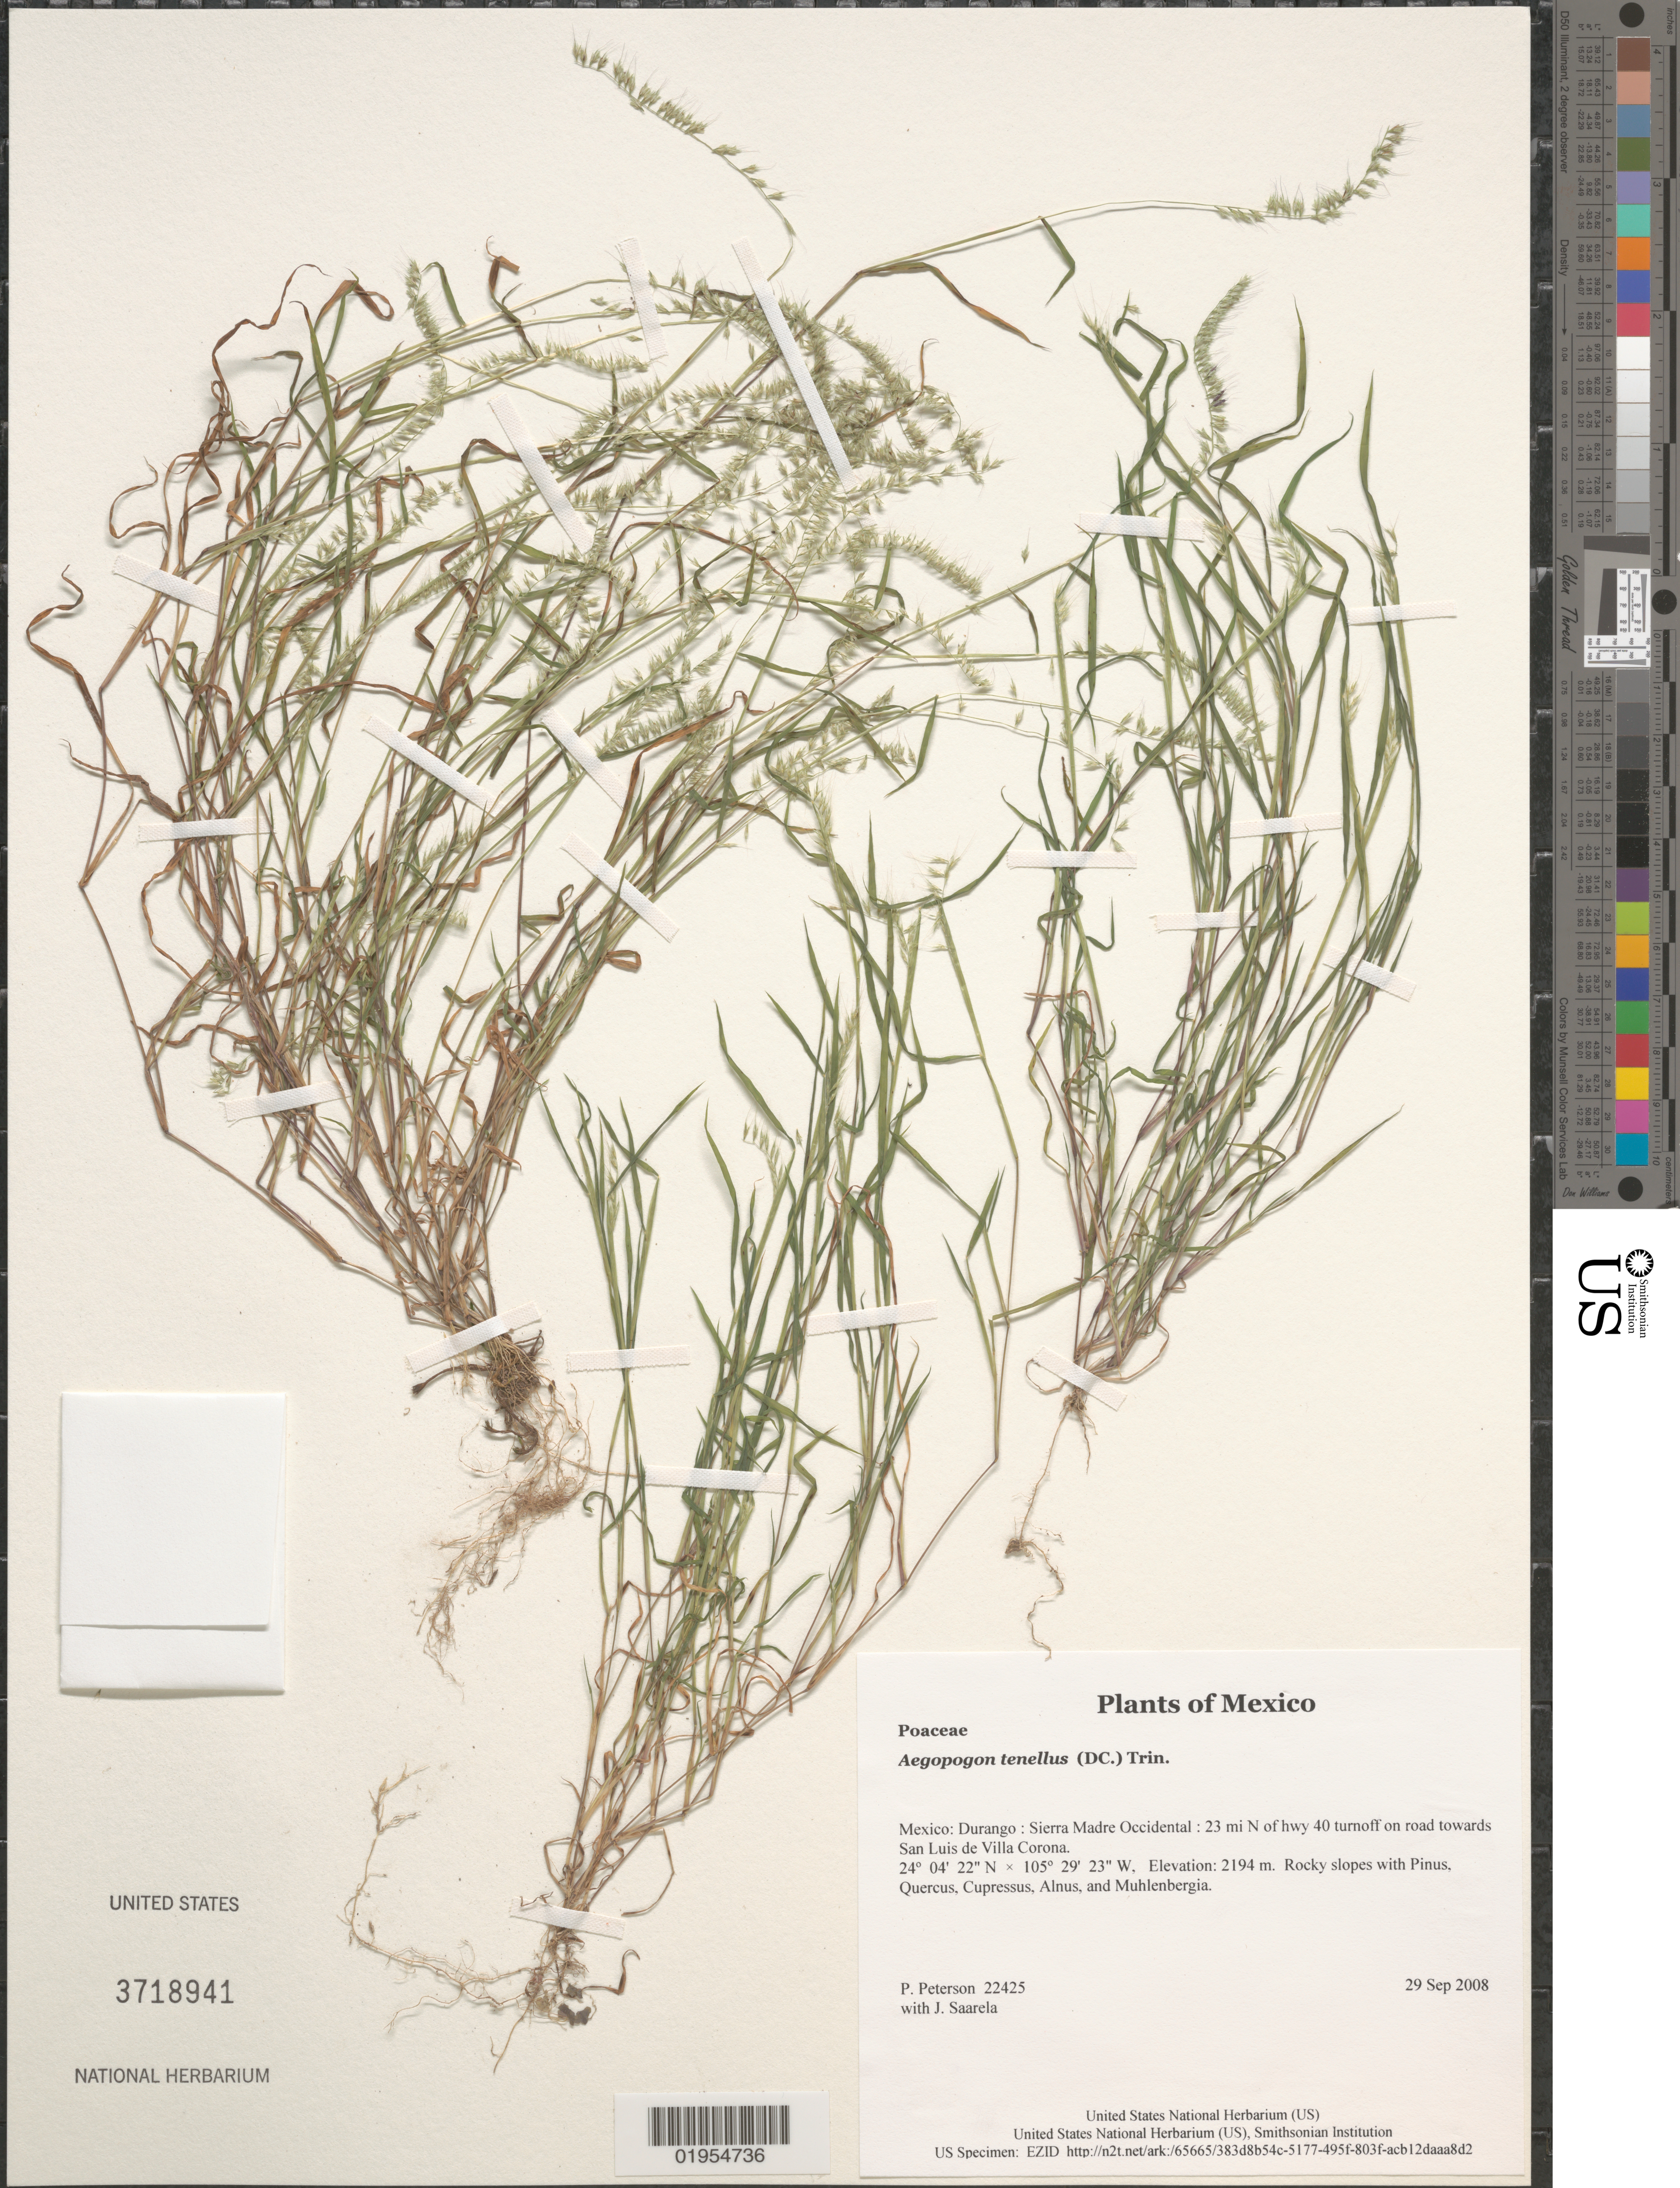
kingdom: Plantae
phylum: Tracheophyta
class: Liliopsida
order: Poales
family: Poaceae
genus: Aegopogon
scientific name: Aegopogon tenellus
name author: (DC.) Trin.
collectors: P. M. Peterson & J. Saarela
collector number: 22425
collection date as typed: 29 Sep 2008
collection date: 2008-09-29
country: Mexico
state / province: Durango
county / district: Sierra Madre Occidental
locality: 23 mi N of hwy 40 turnoff on road towards San Luis de Villa Corona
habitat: Rocky slopes with Pinus, Quercus, Cupressus, Alnus, and Muhlenbergia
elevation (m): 2194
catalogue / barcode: US 3718941